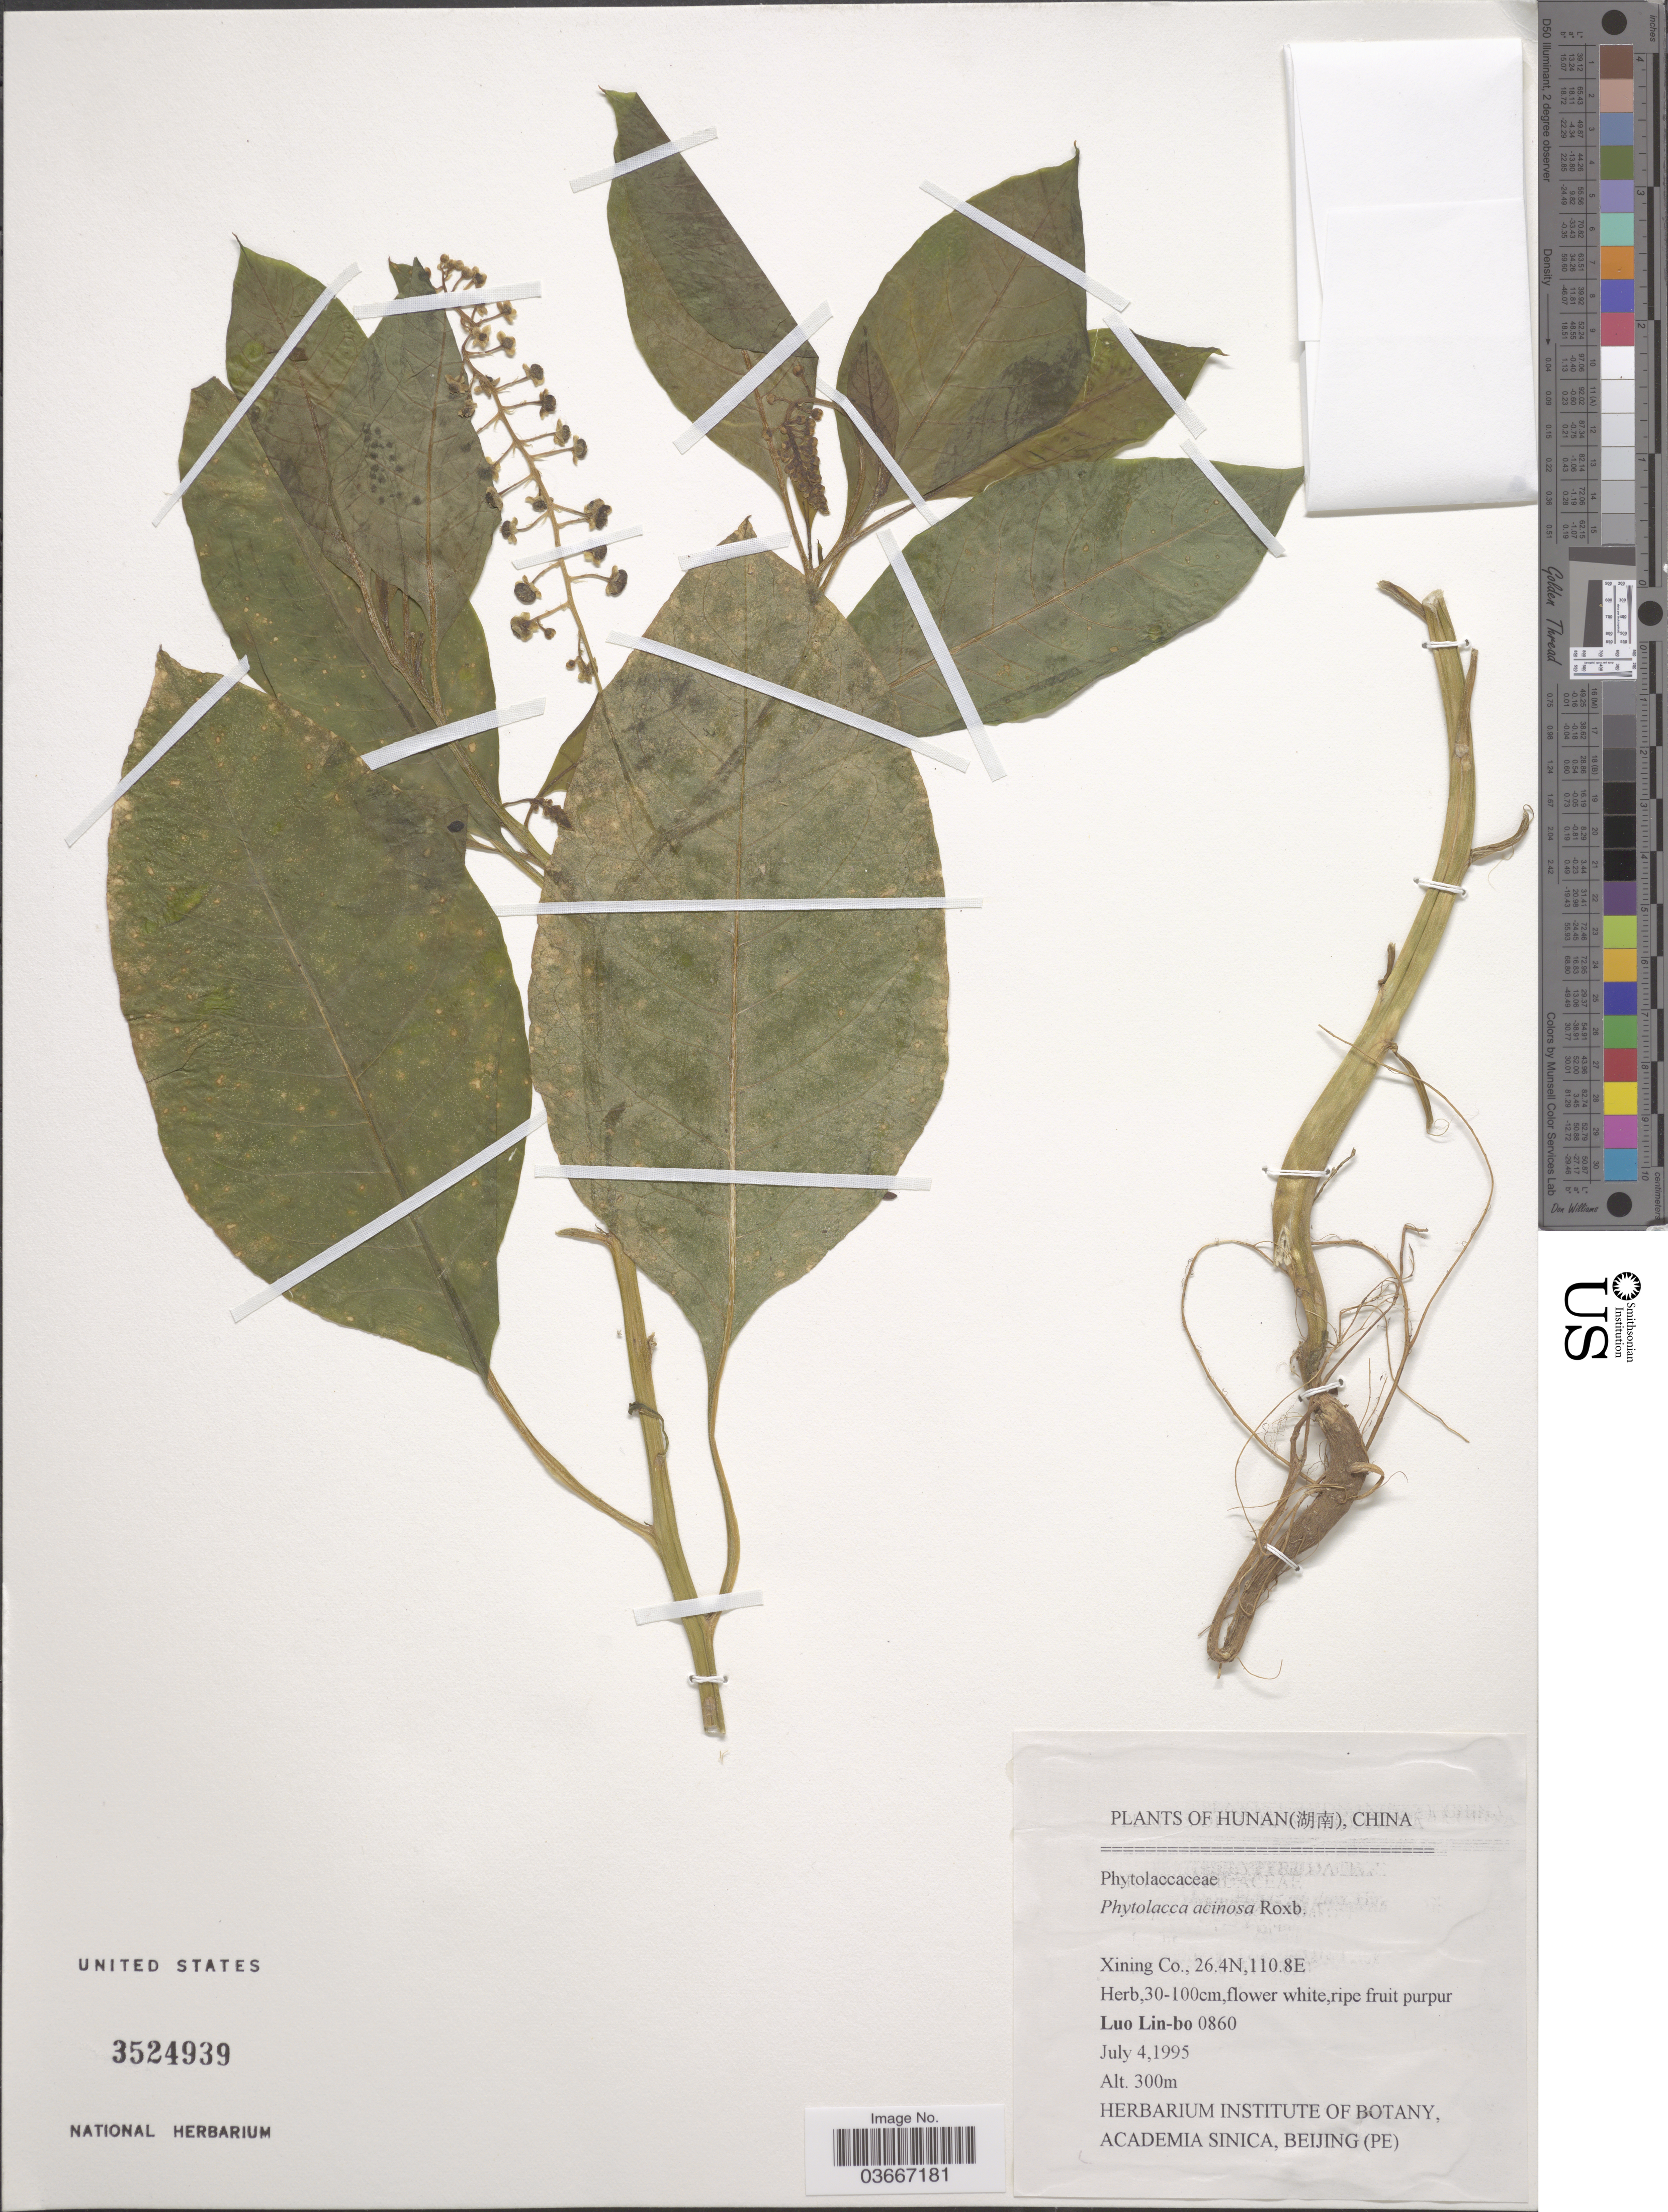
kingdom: Plantae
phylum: Tracheophyta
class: Magnoliopsida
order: Caryophyllales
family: Phytolaccaceae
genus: Phytolacca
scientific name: Phytolacca acinosa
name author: Roxb.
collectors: L. Lin-bo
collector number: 0860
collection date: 1995-07-04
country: China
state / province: Hunan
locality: Xining Co.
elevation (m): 300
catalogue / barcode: US 3524939